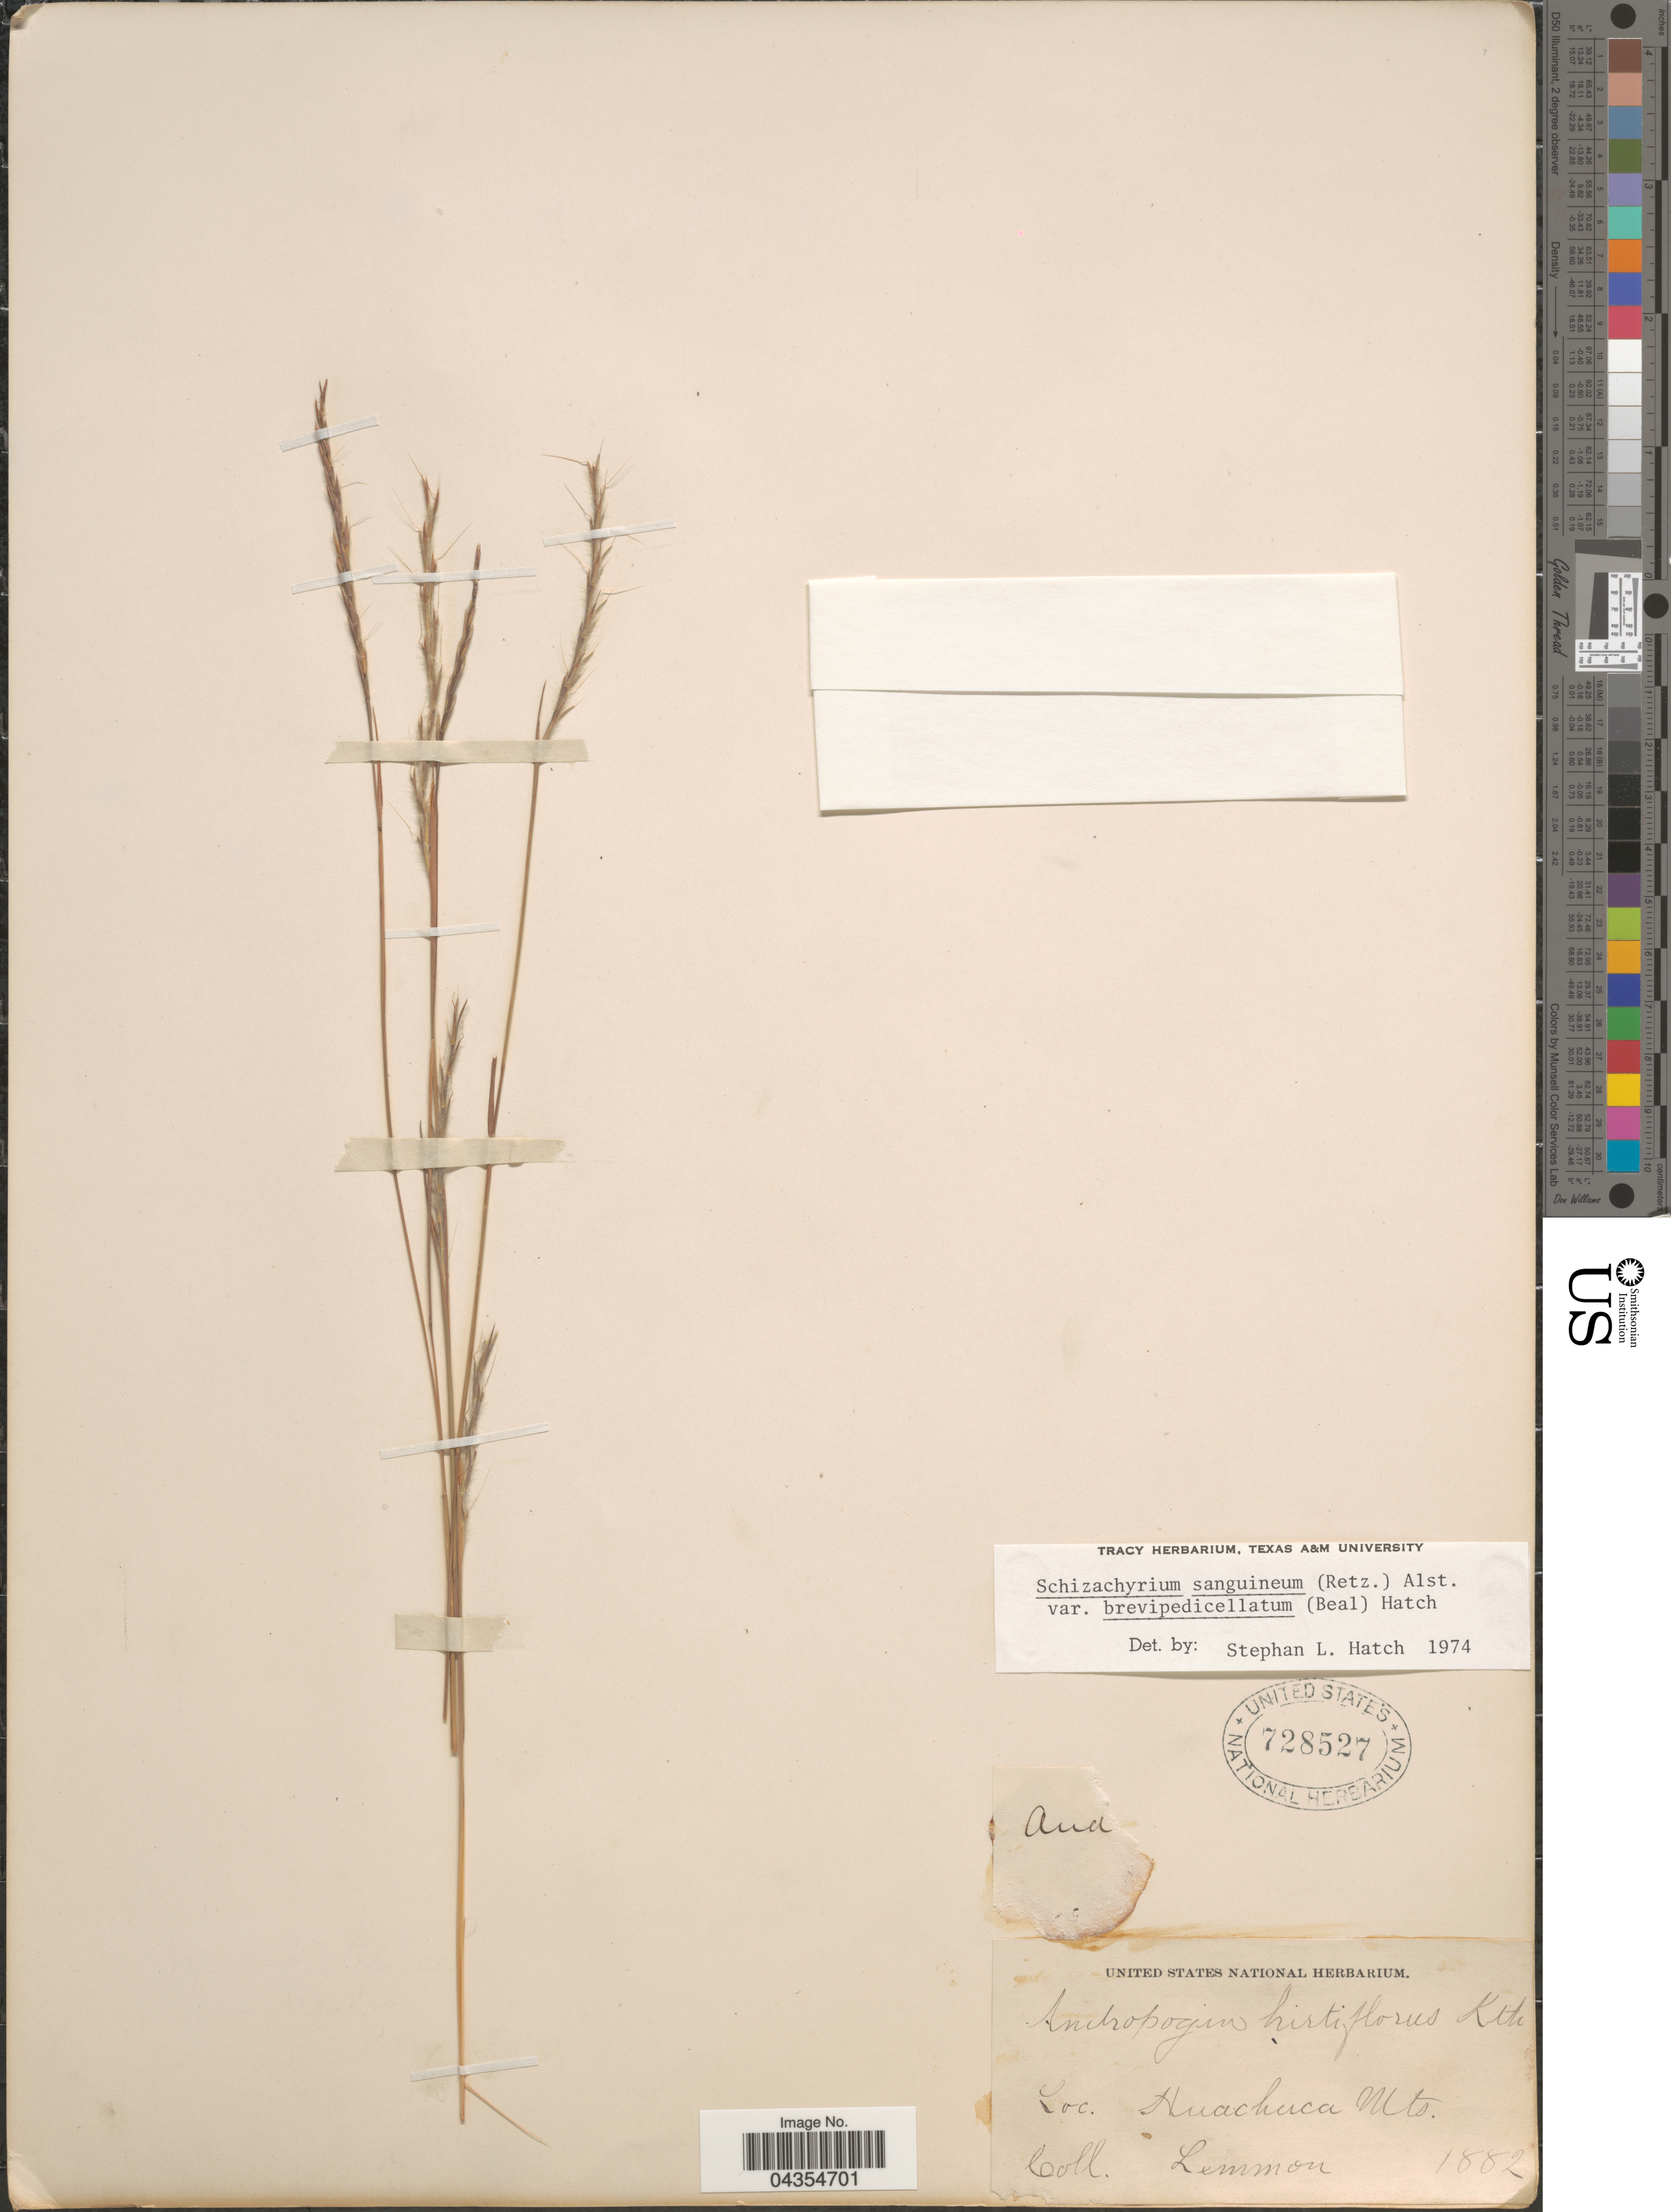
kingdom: Plantae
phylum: Tracheophyta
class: Liliopsida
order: Poales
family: Poaceae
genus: Schizachyrium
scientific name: Schizachyrium sanguineum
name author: (Retz.) Alston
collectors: -- Lemmon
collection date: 1882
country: United States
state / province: Arizona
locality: Huachuca Mts.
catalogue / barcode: US 728527